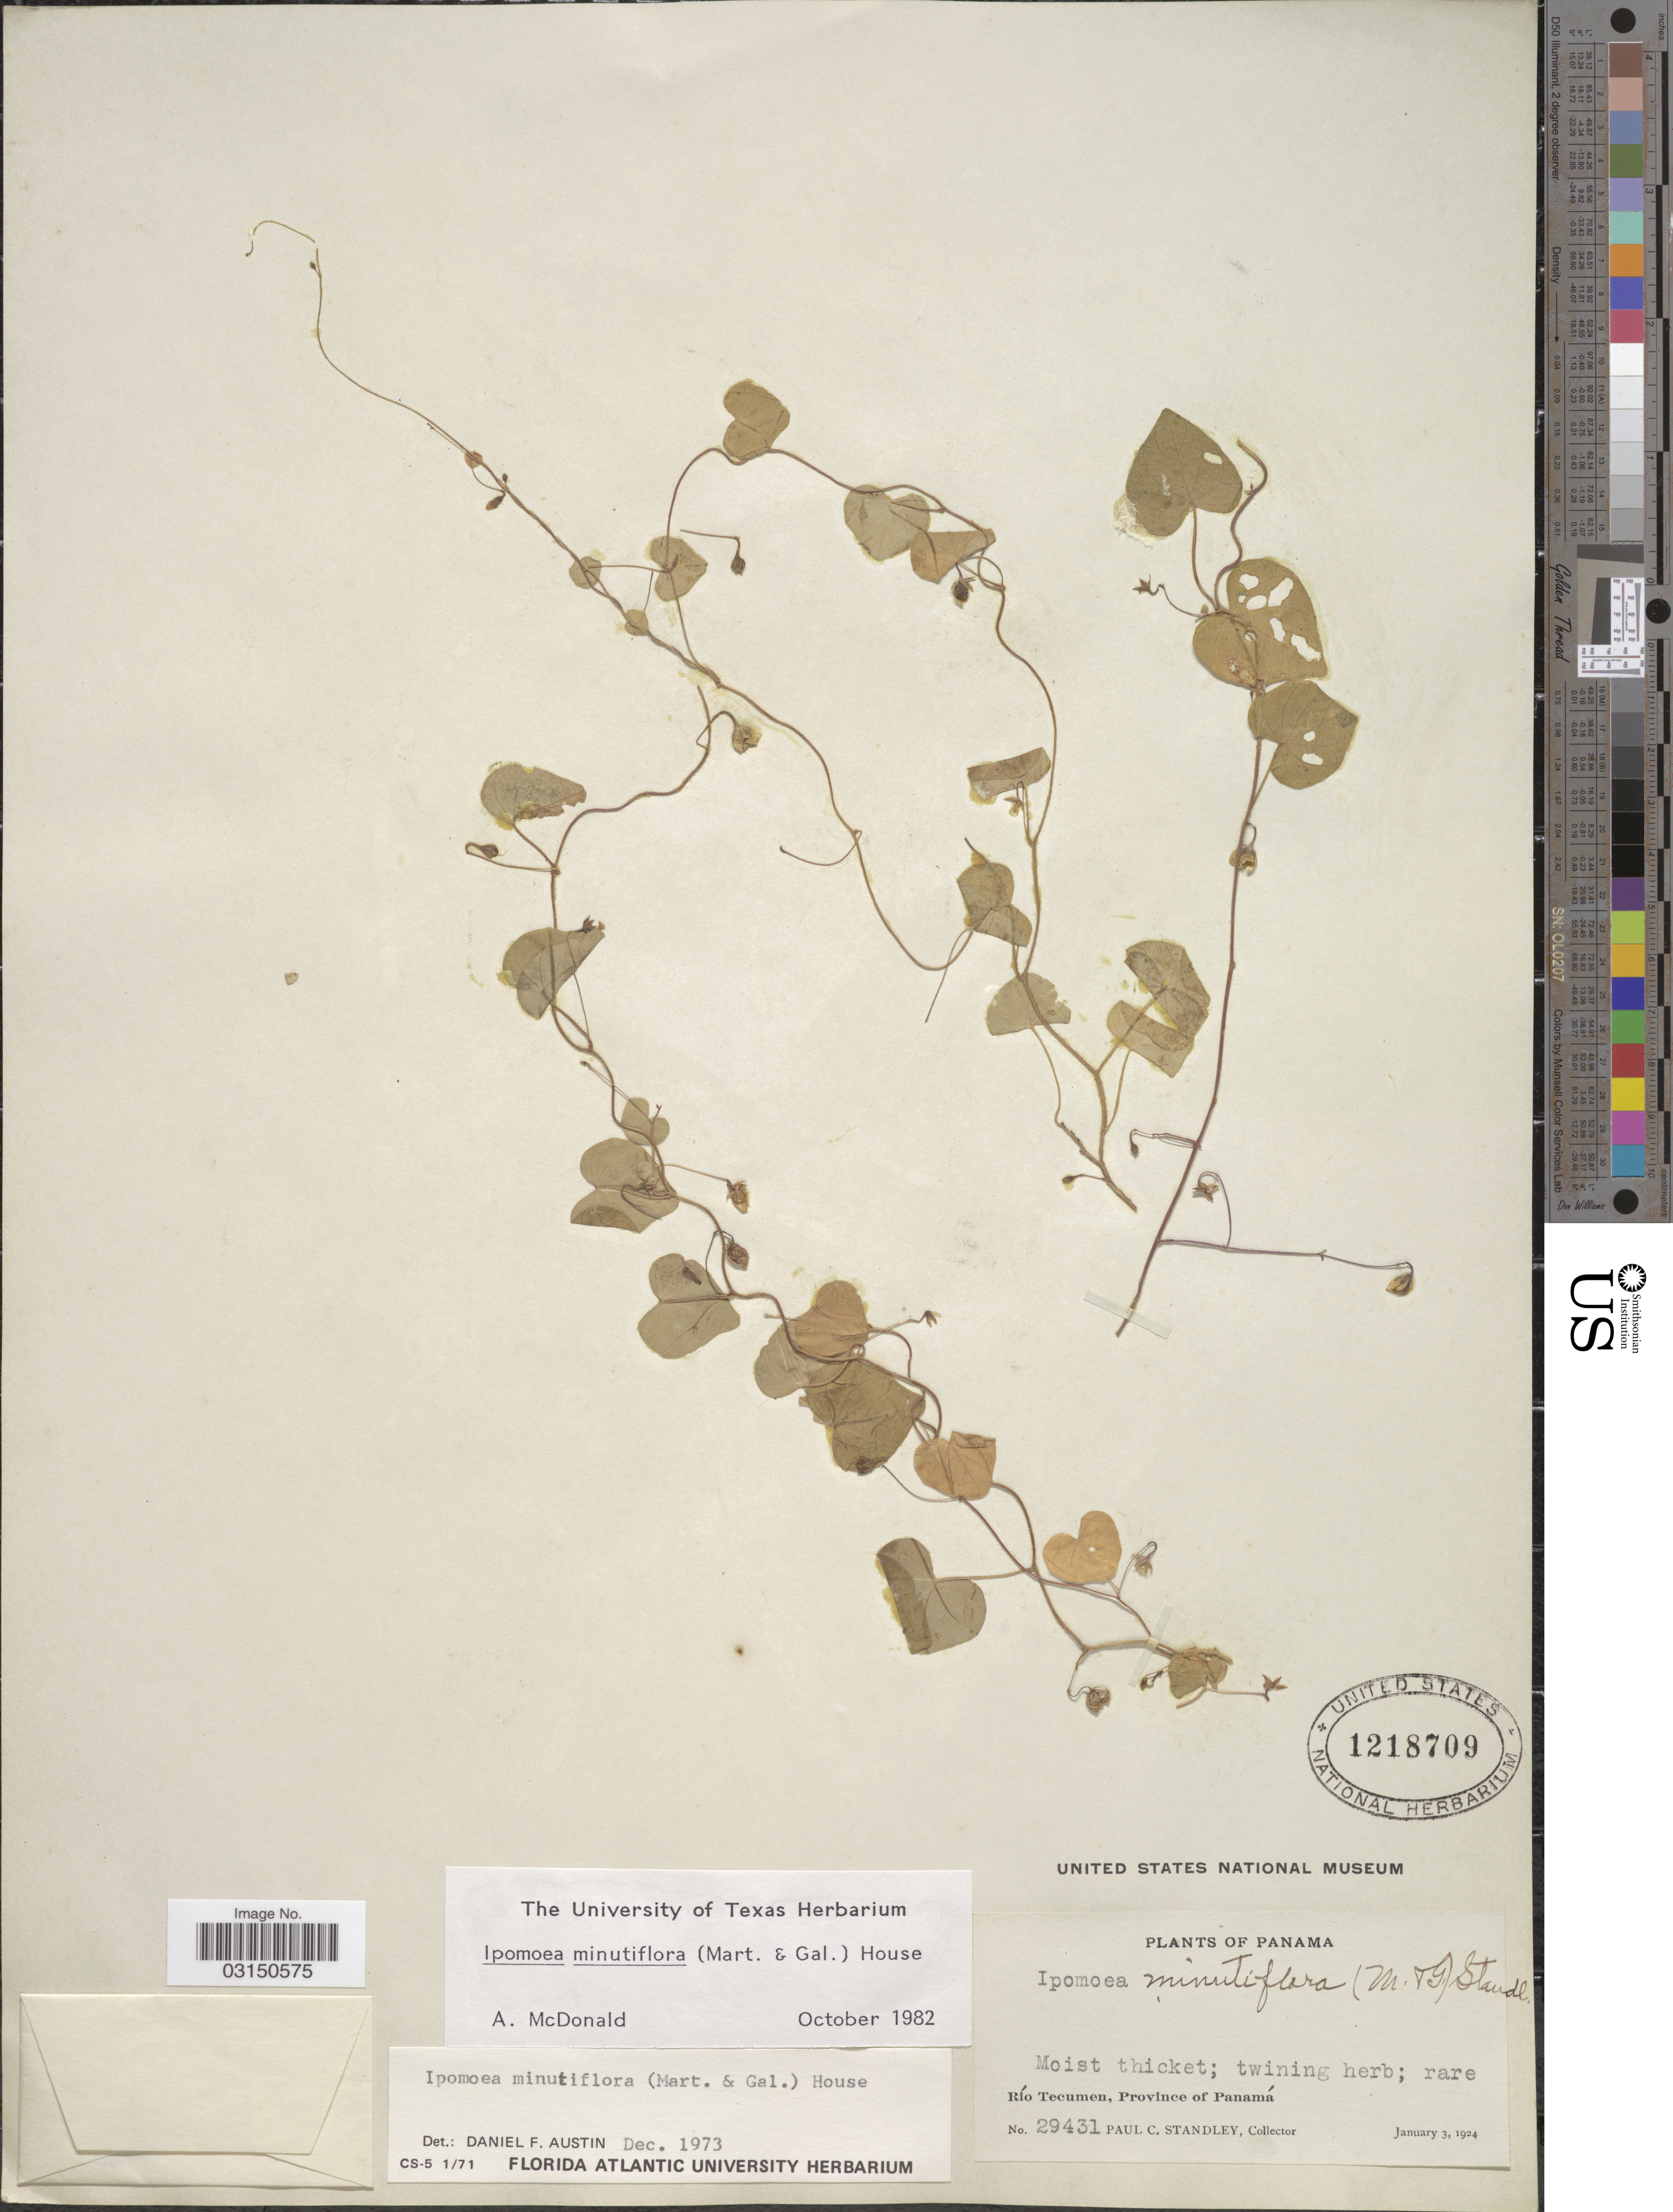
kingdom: Plantae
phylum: Tracheophyta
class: Magnoliopsida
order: Solanales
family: Convolvulaceae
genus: Ipomoea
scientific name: Ipomoea minutiflora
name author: (M. Martens) House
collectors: P. C. Standley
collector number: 29431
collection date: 1924-01-03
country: Panama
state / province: Panamá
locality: Río Tecumen.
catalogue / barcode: US 1218709